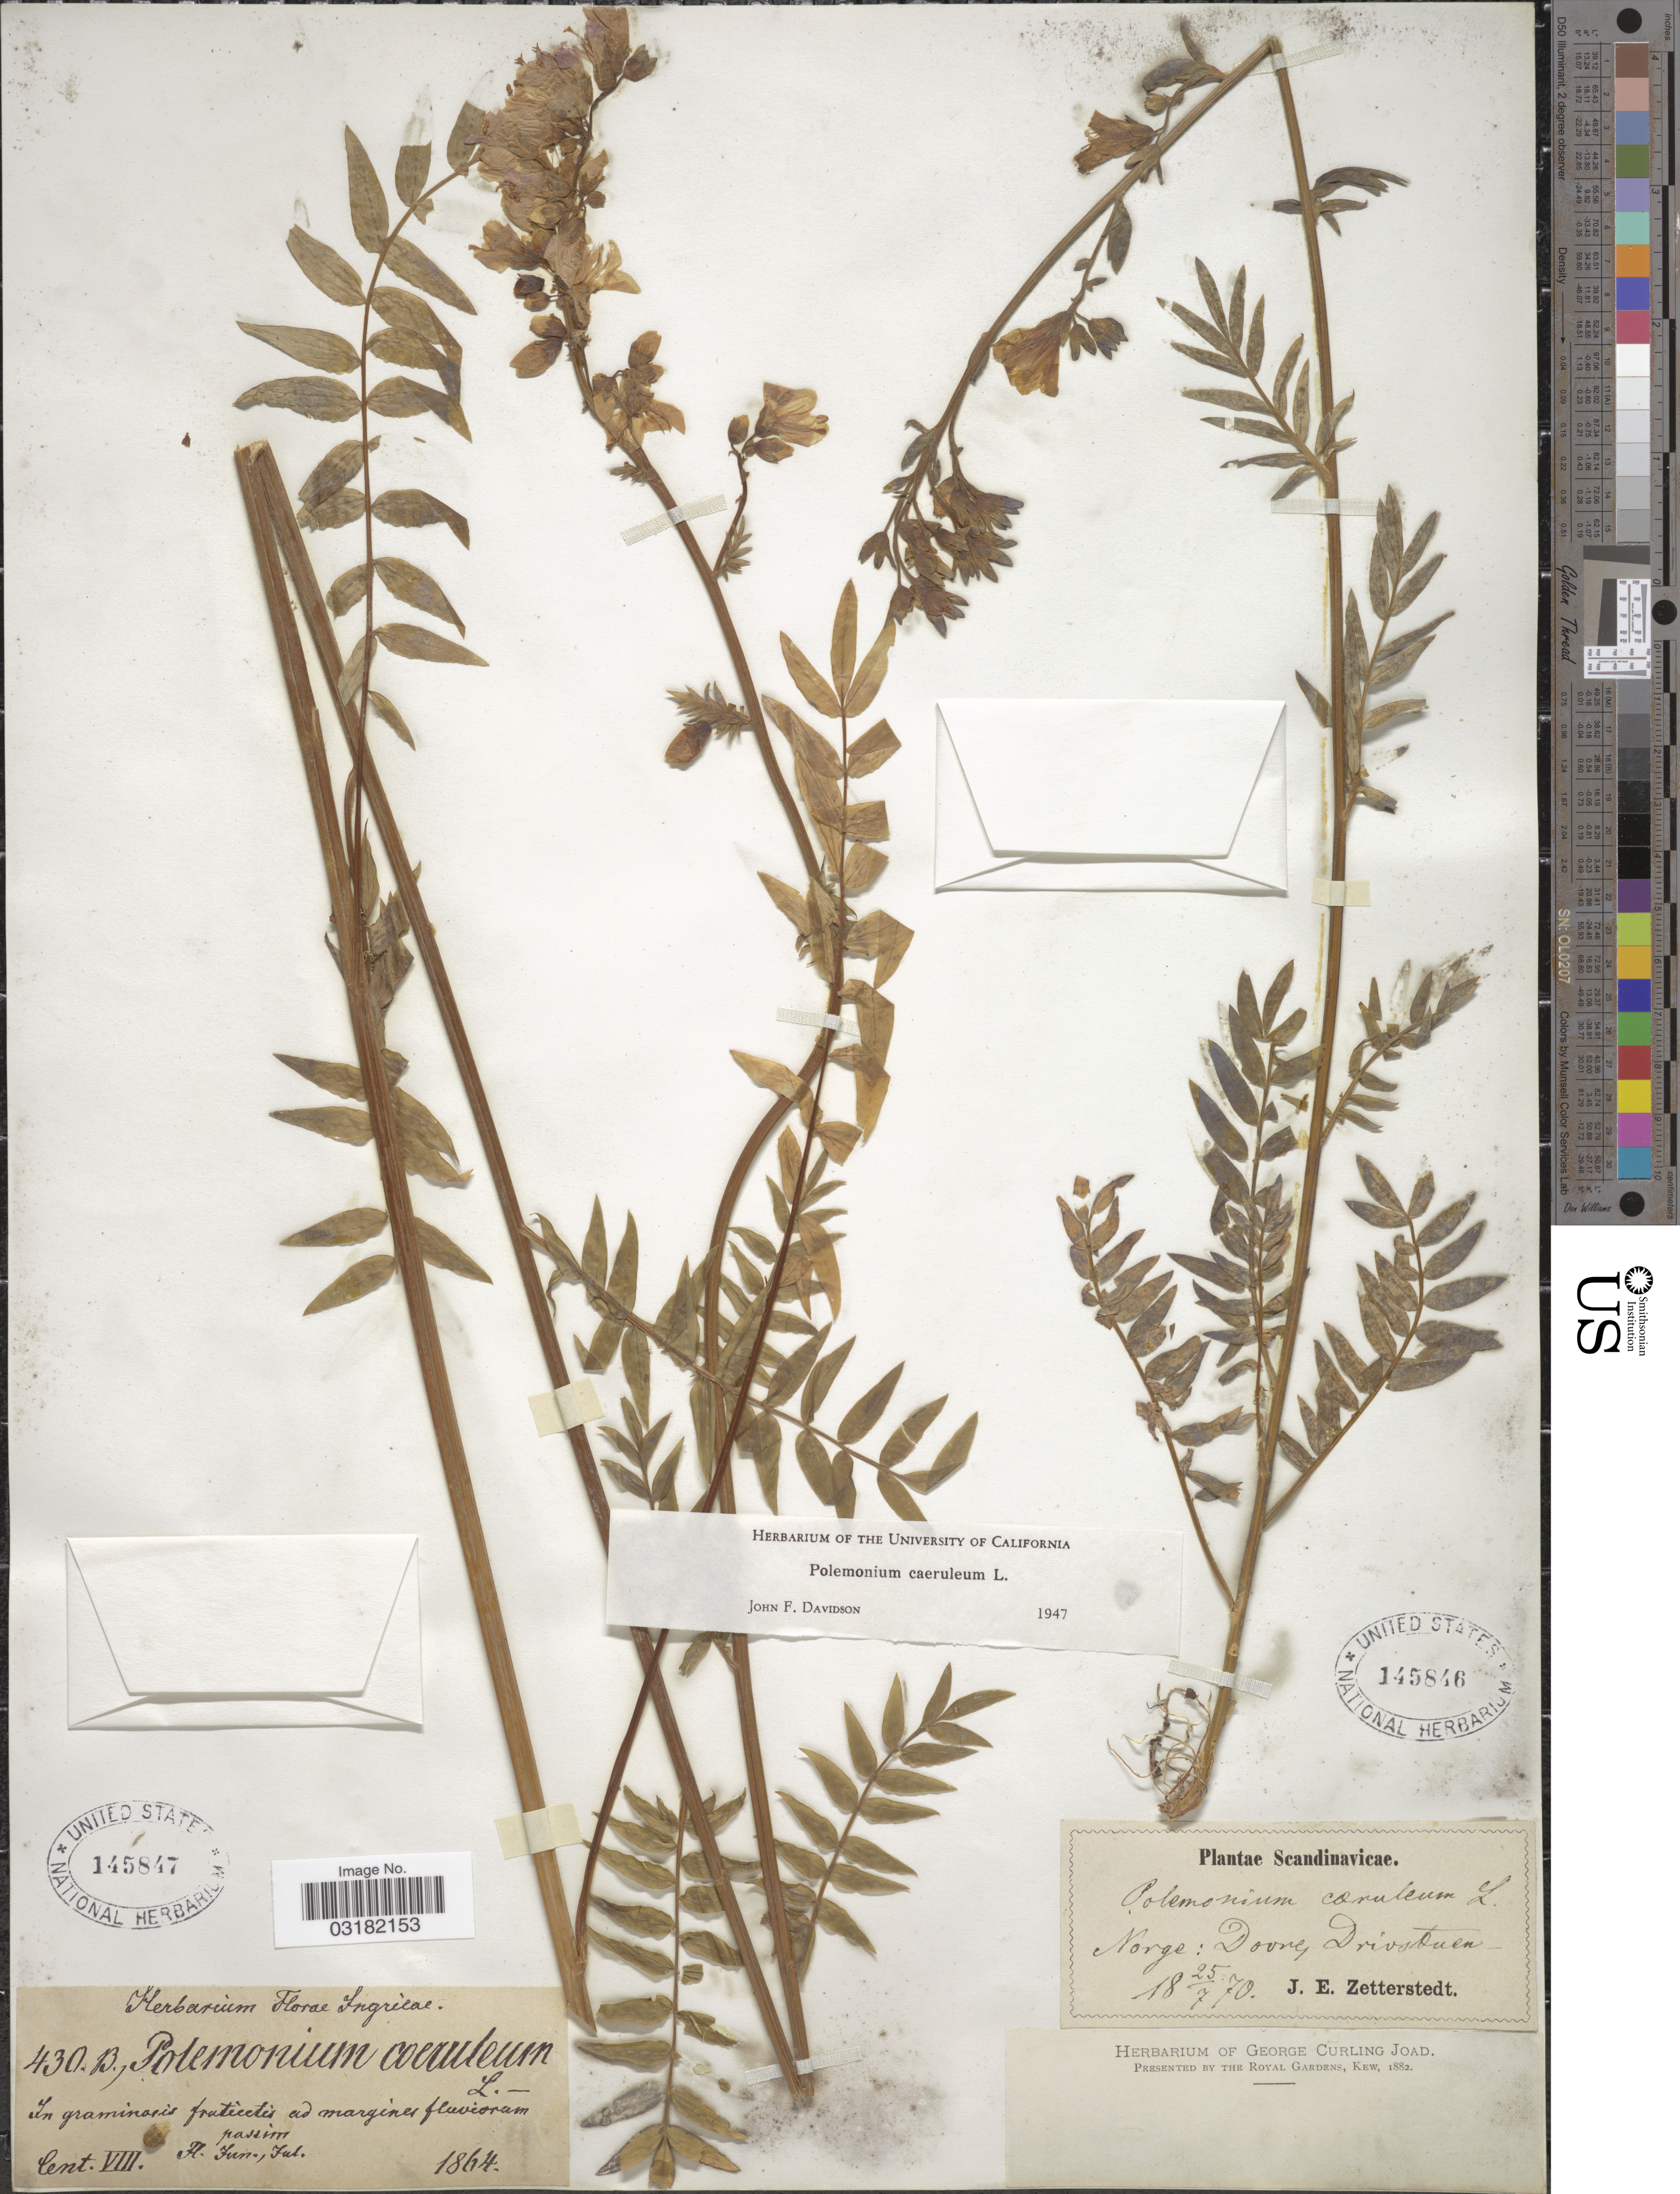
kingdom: Plantae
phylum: Tracheophyta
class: Magnoliopsida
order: Ericales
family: Polemoniaceae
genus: Polemonium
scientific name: Polemonium coeruleum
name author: L.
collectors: ex herb. Florae Ingricae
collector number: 430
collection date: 1864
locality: In graminosis fruticetis ad margines fluvioram passim [interpreted].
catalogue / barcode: US 145847-2